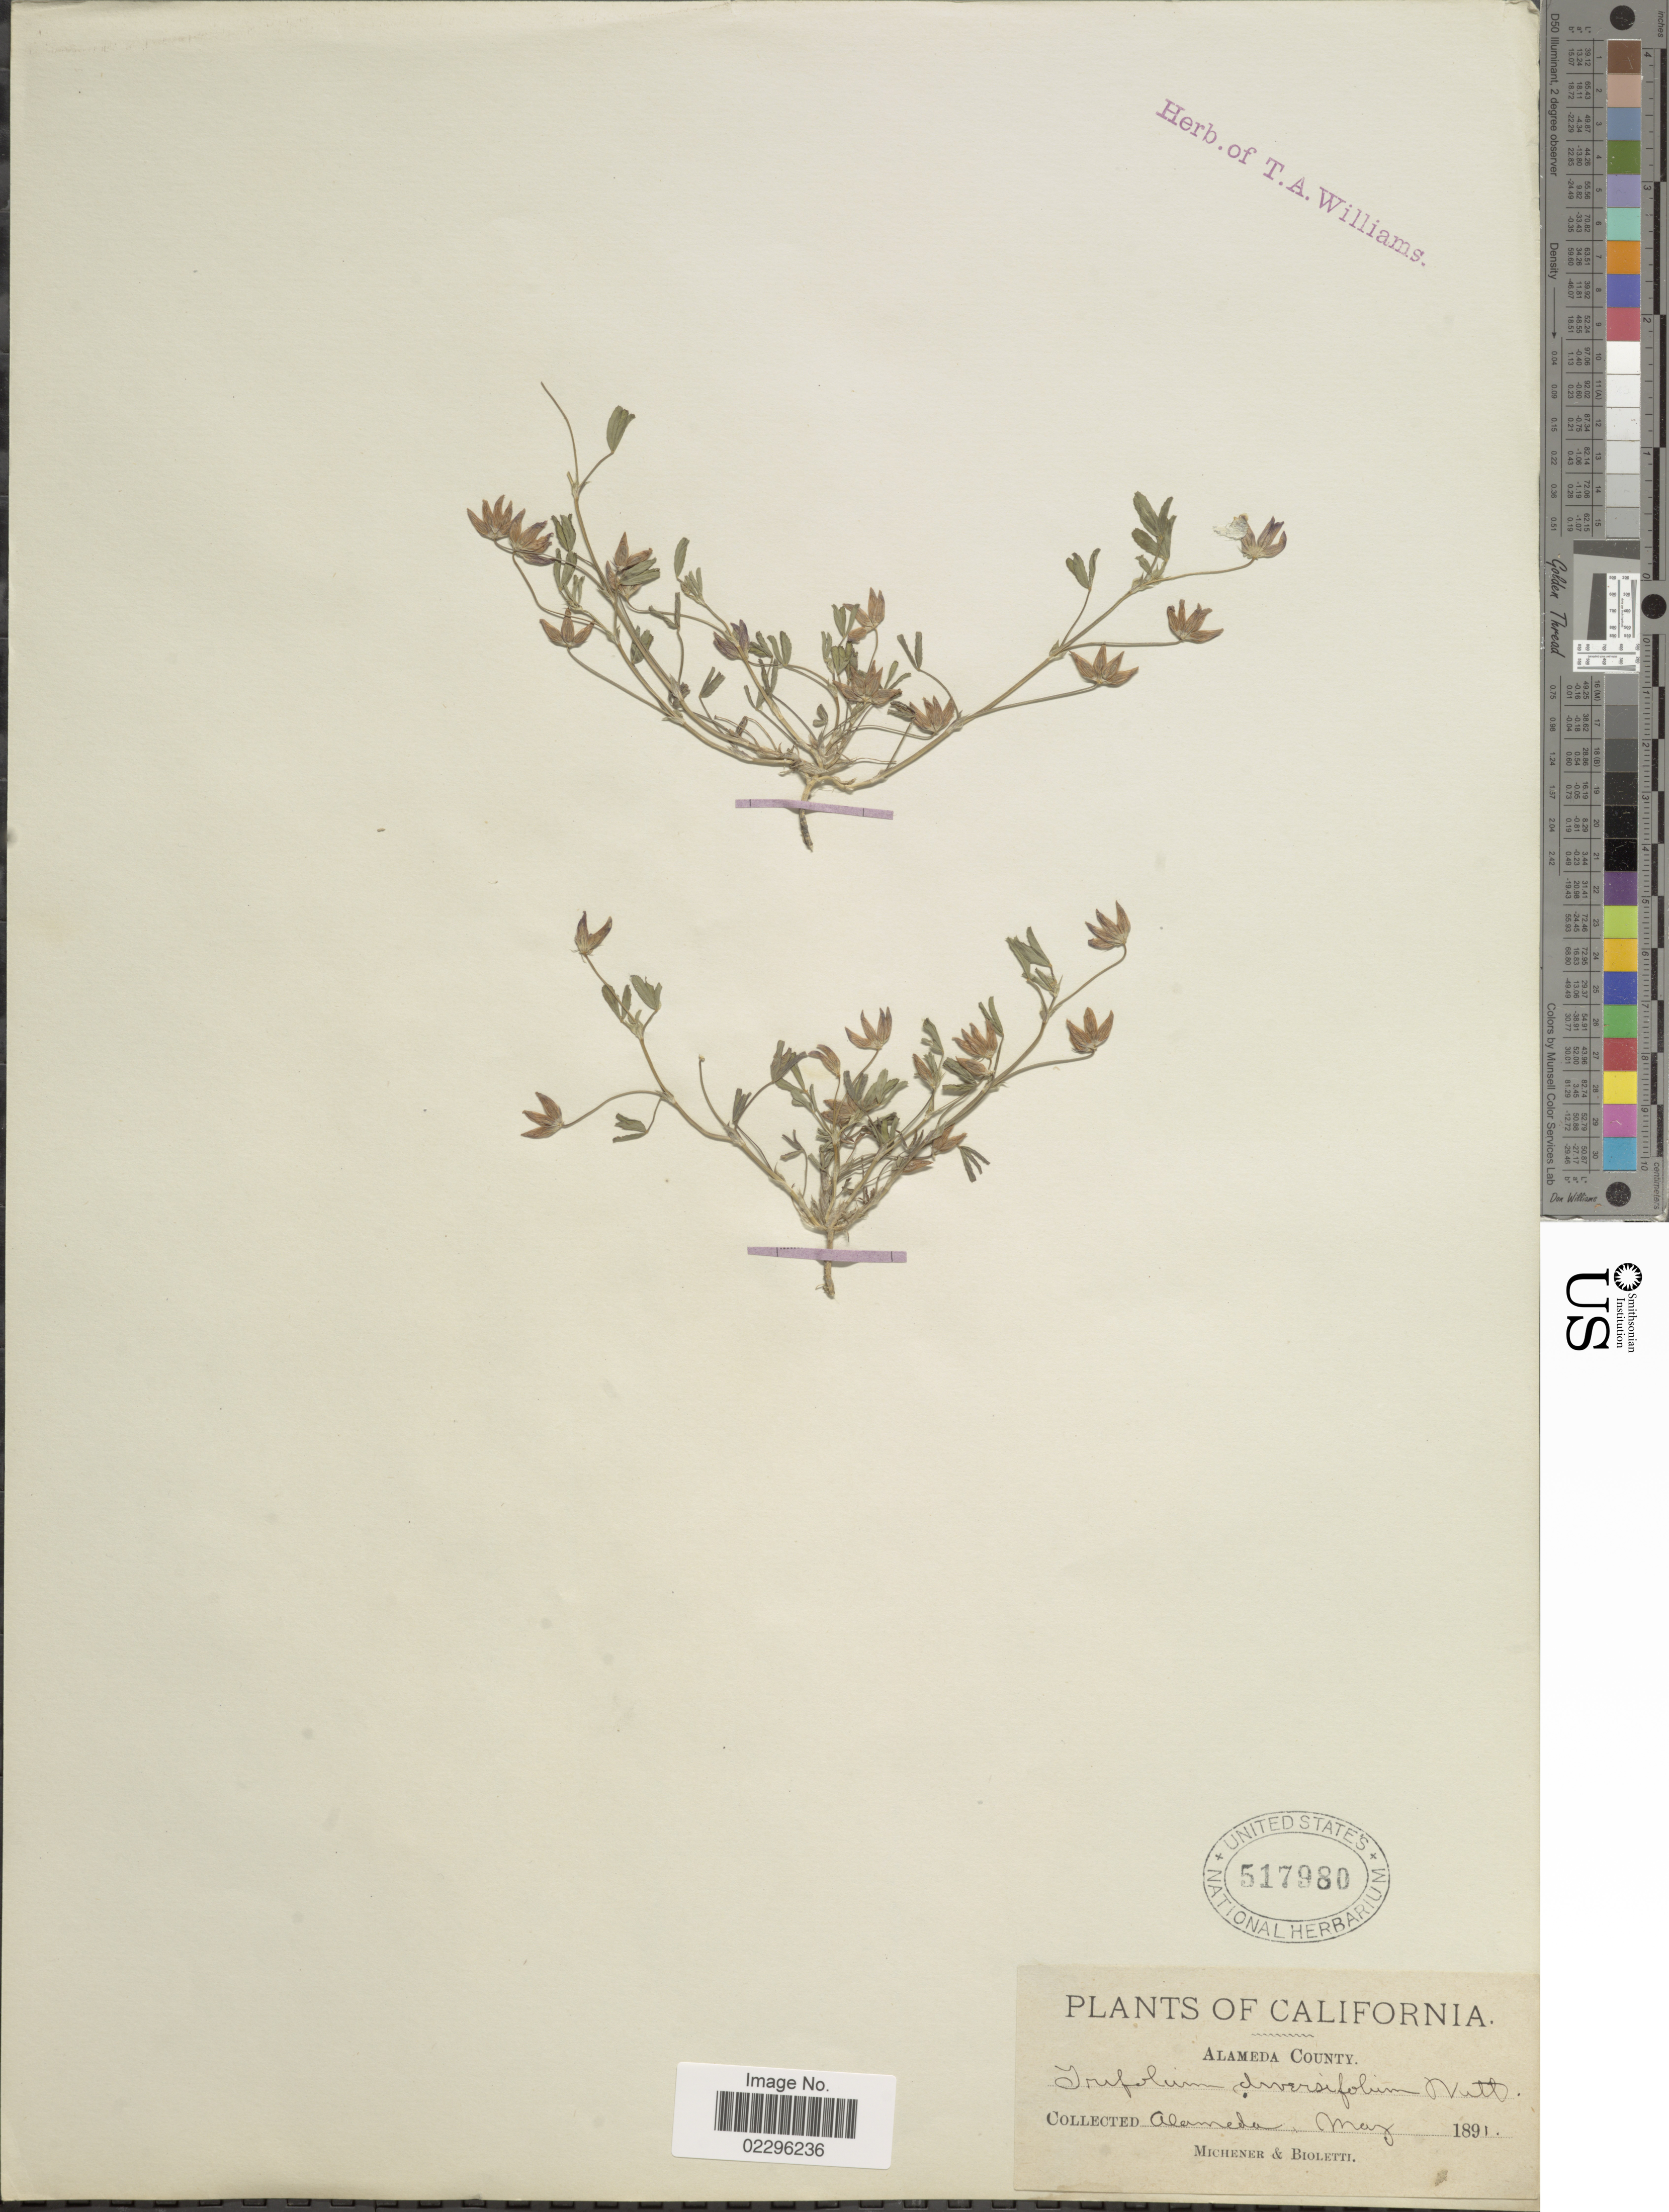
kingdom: Plantae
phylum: Tracheophyta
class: Magnoliopsida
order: Fabales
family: Fabaceae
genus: Trifolium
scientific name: Trifolium depauperatum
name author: Desv.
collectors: -. Michener & -- Bioletti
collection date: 1891-05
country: United States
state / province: California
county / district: Alameda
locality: Alameda County. Alameda.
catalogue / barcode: US 517980